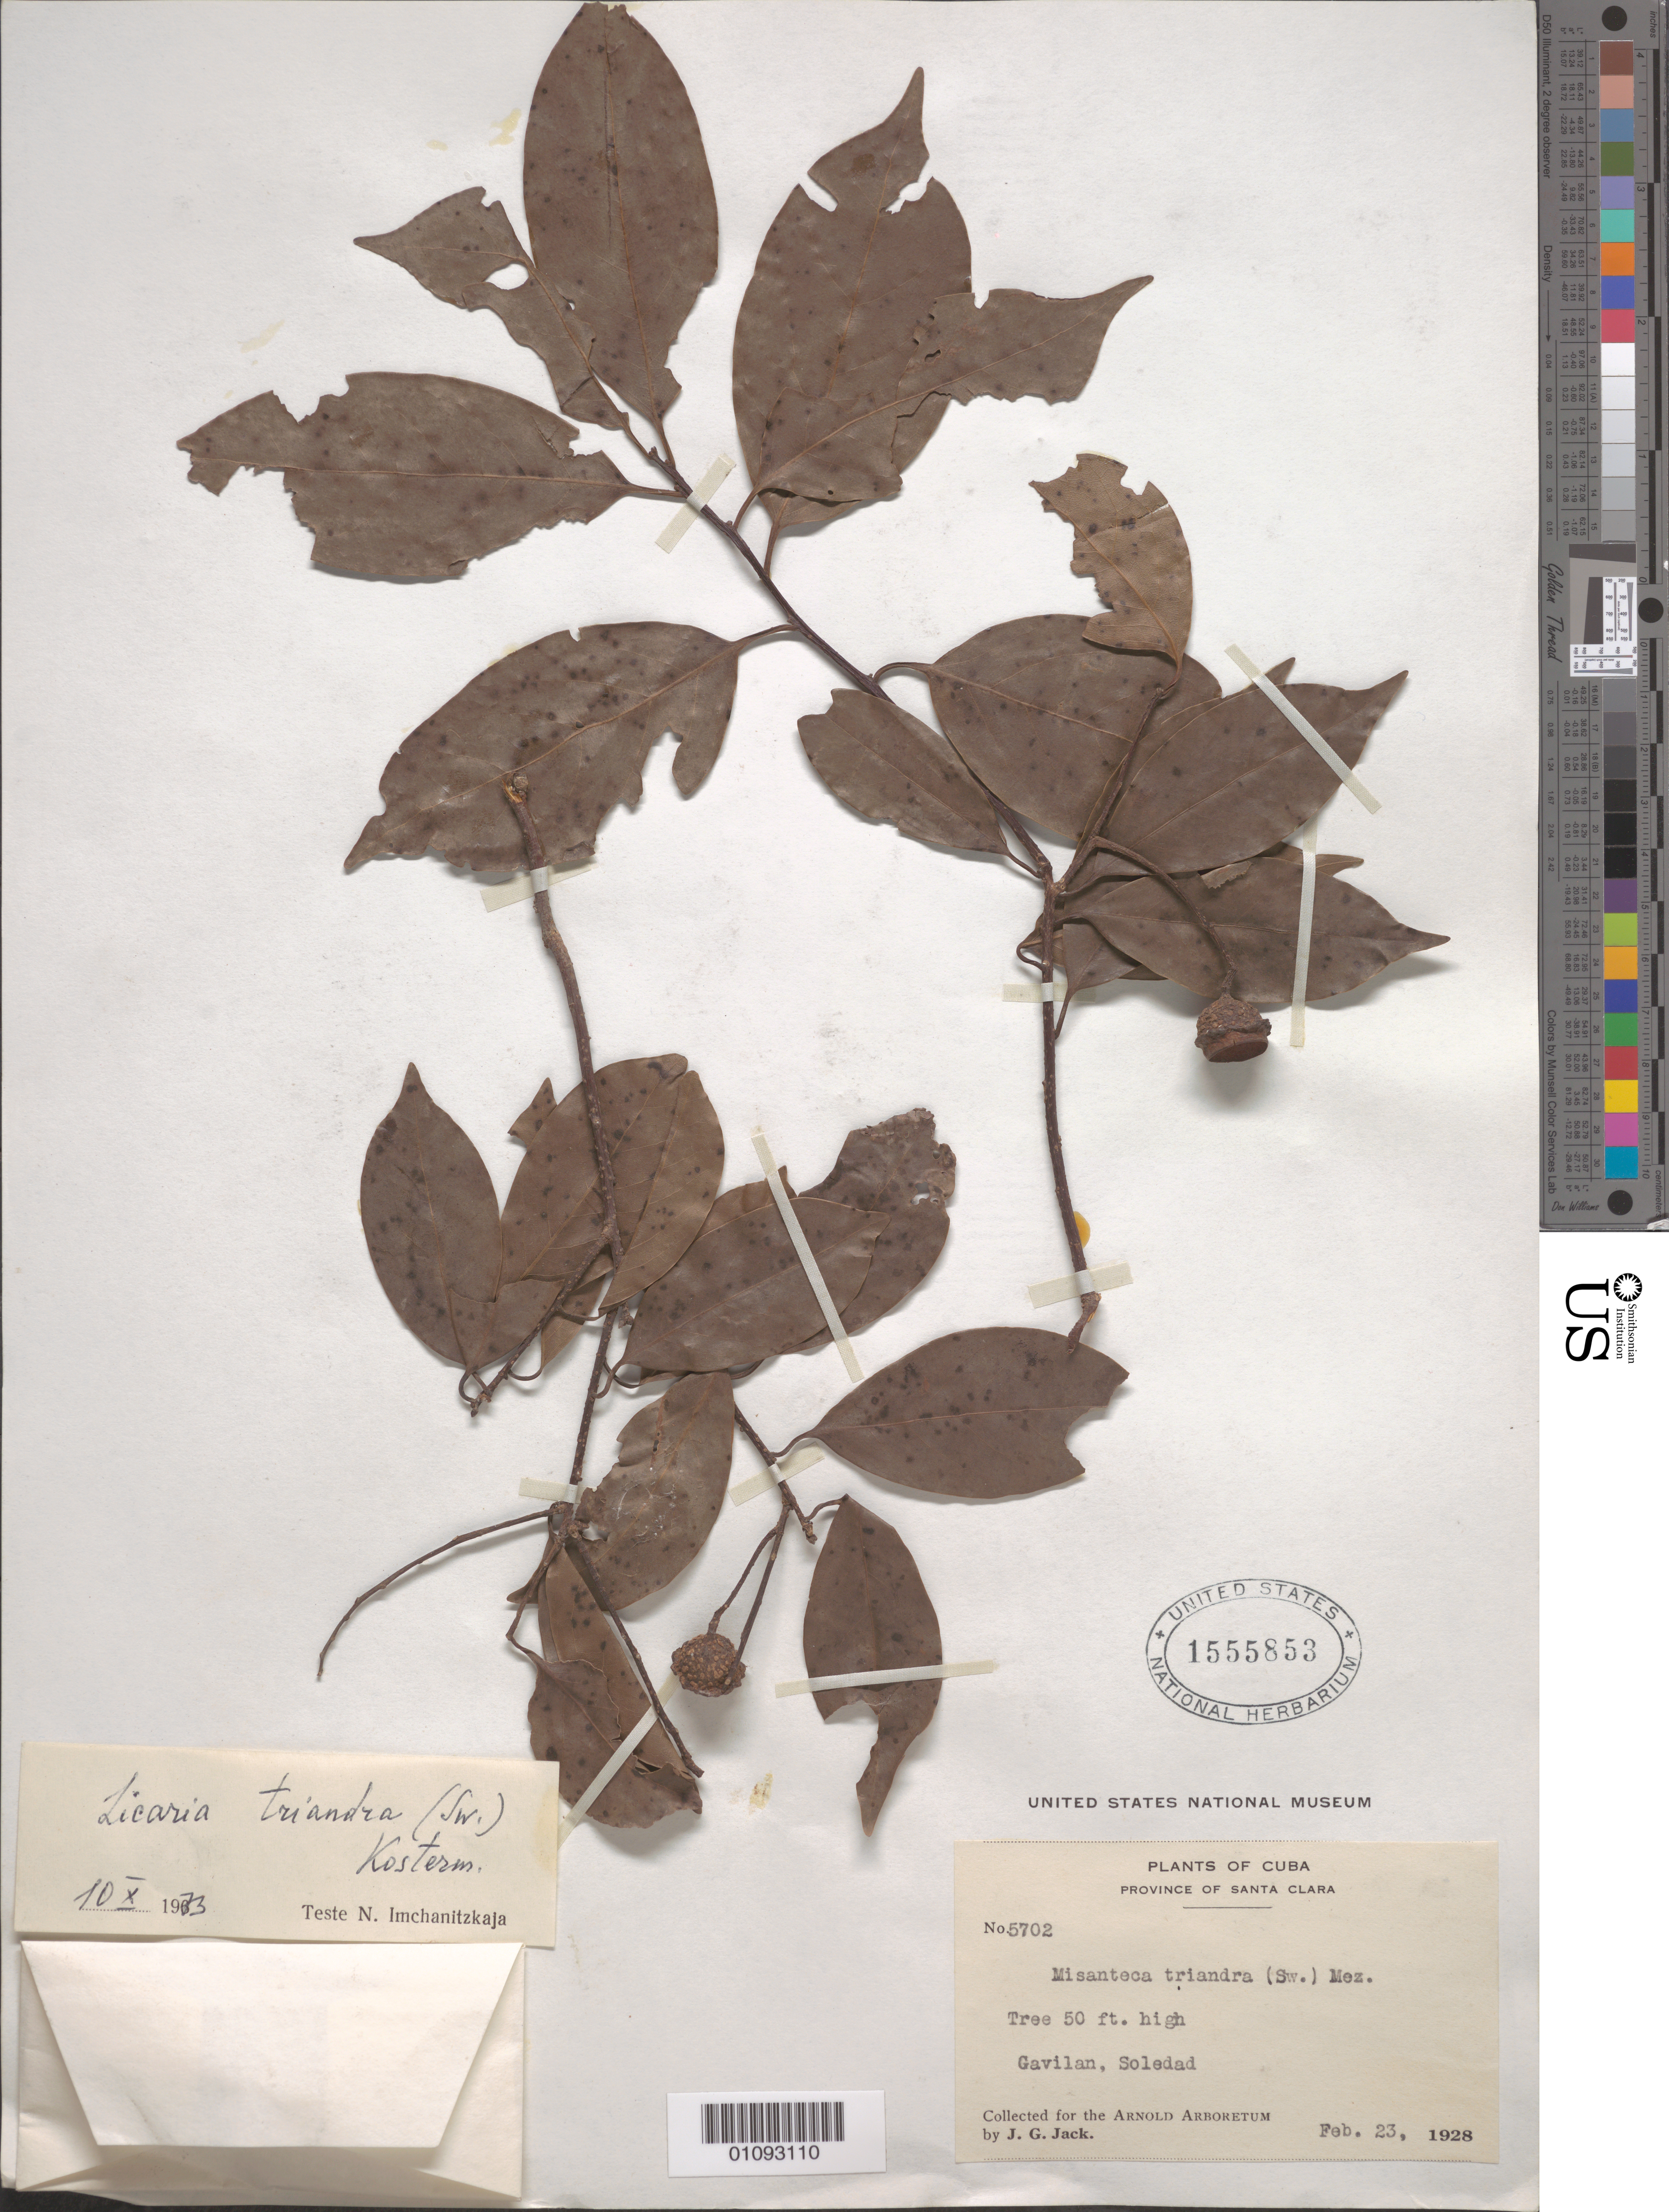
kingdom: Plantae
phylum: Tracheophyta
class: Magnoliopsida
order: Laurales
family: Lauraceae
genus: Licaria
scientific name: Licaria triandra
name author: (Sw.) Kosterm.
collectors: J. G. Jack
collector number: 5702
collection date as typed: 23 Feb 1928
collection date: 1928-02-23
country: Cuba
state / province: Cienfuegos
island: Cuba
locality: Gavilan, Soledad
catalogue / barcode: US 1555853